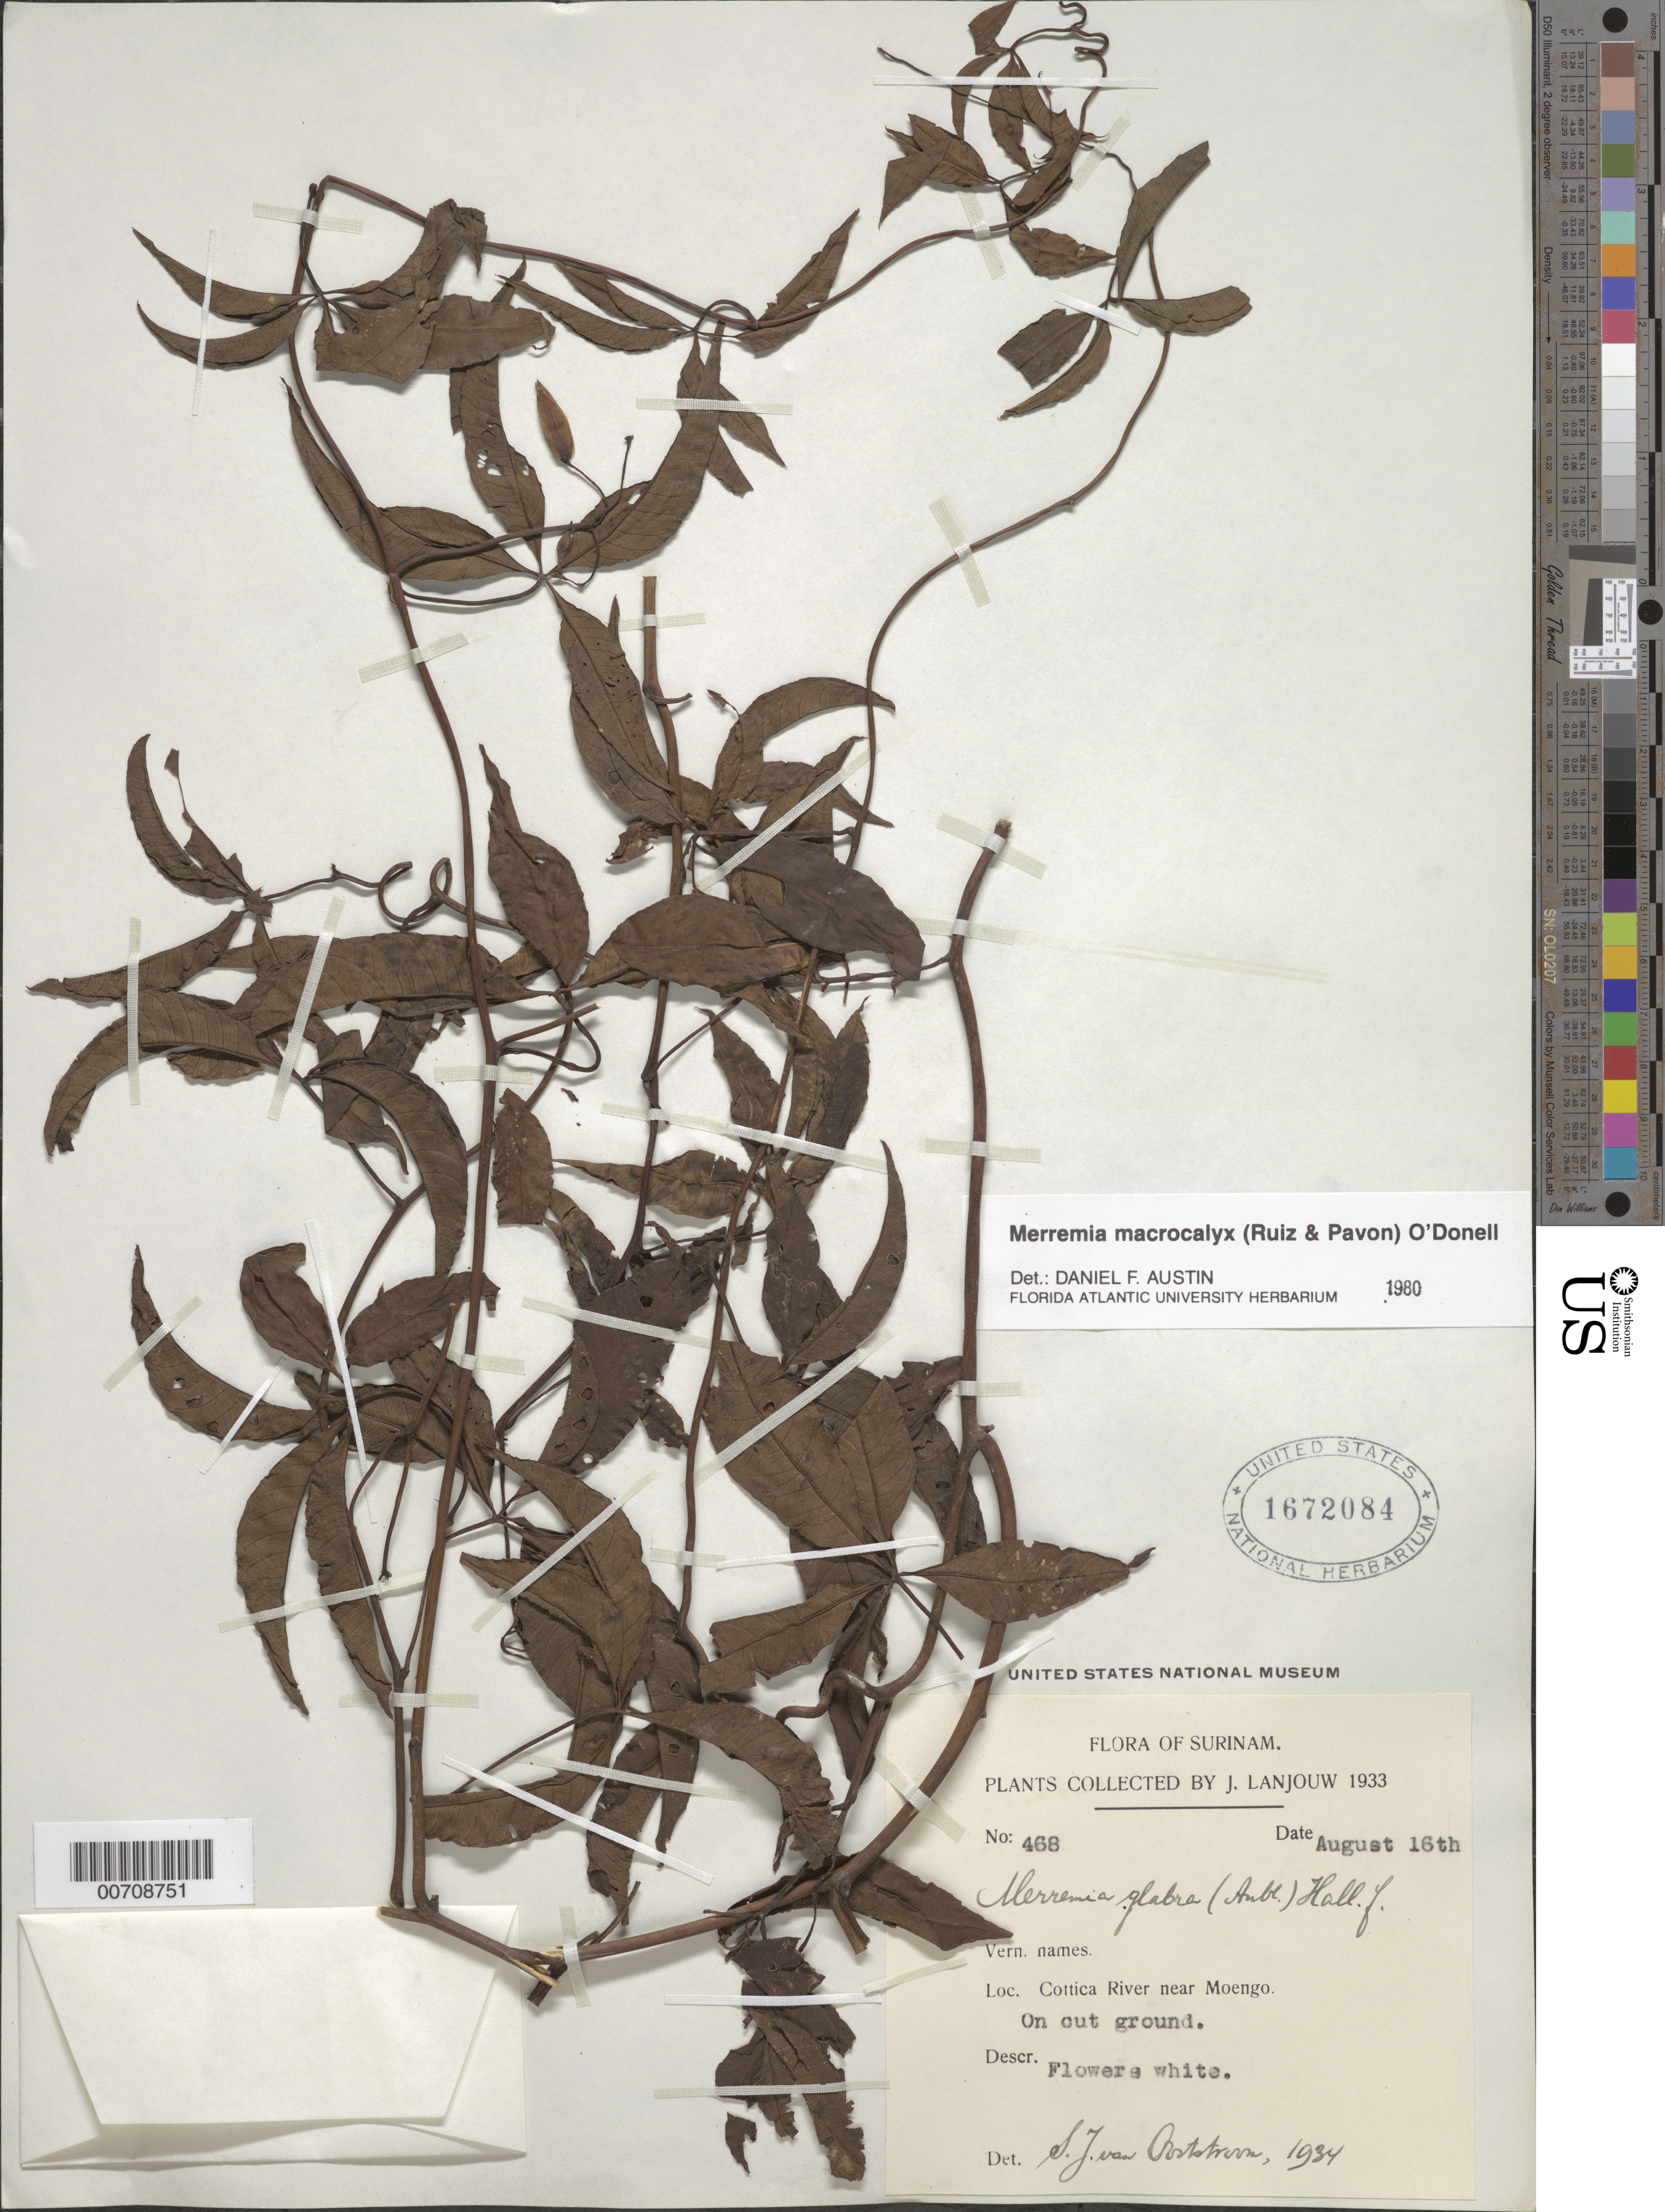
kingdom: Plantae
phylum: Tracheophyta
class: Magnoliopsida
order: Solanales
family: Convolvulaceae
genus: Distimake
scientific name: Distimake macrocalyx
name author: (Ruiz & Pav.) A. R. Simões & Staples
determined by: Strong, Mark T., (BOT), Smithsonian Institution - National Museum of Natural History (UNITED STATES)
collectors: J. Lanjouw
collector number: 468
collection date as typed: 16-Aug-33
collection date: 1933-08-16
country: Suriname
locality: Cottica R., vic. of Moenga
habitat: On cut ground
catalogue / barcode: US 1672084